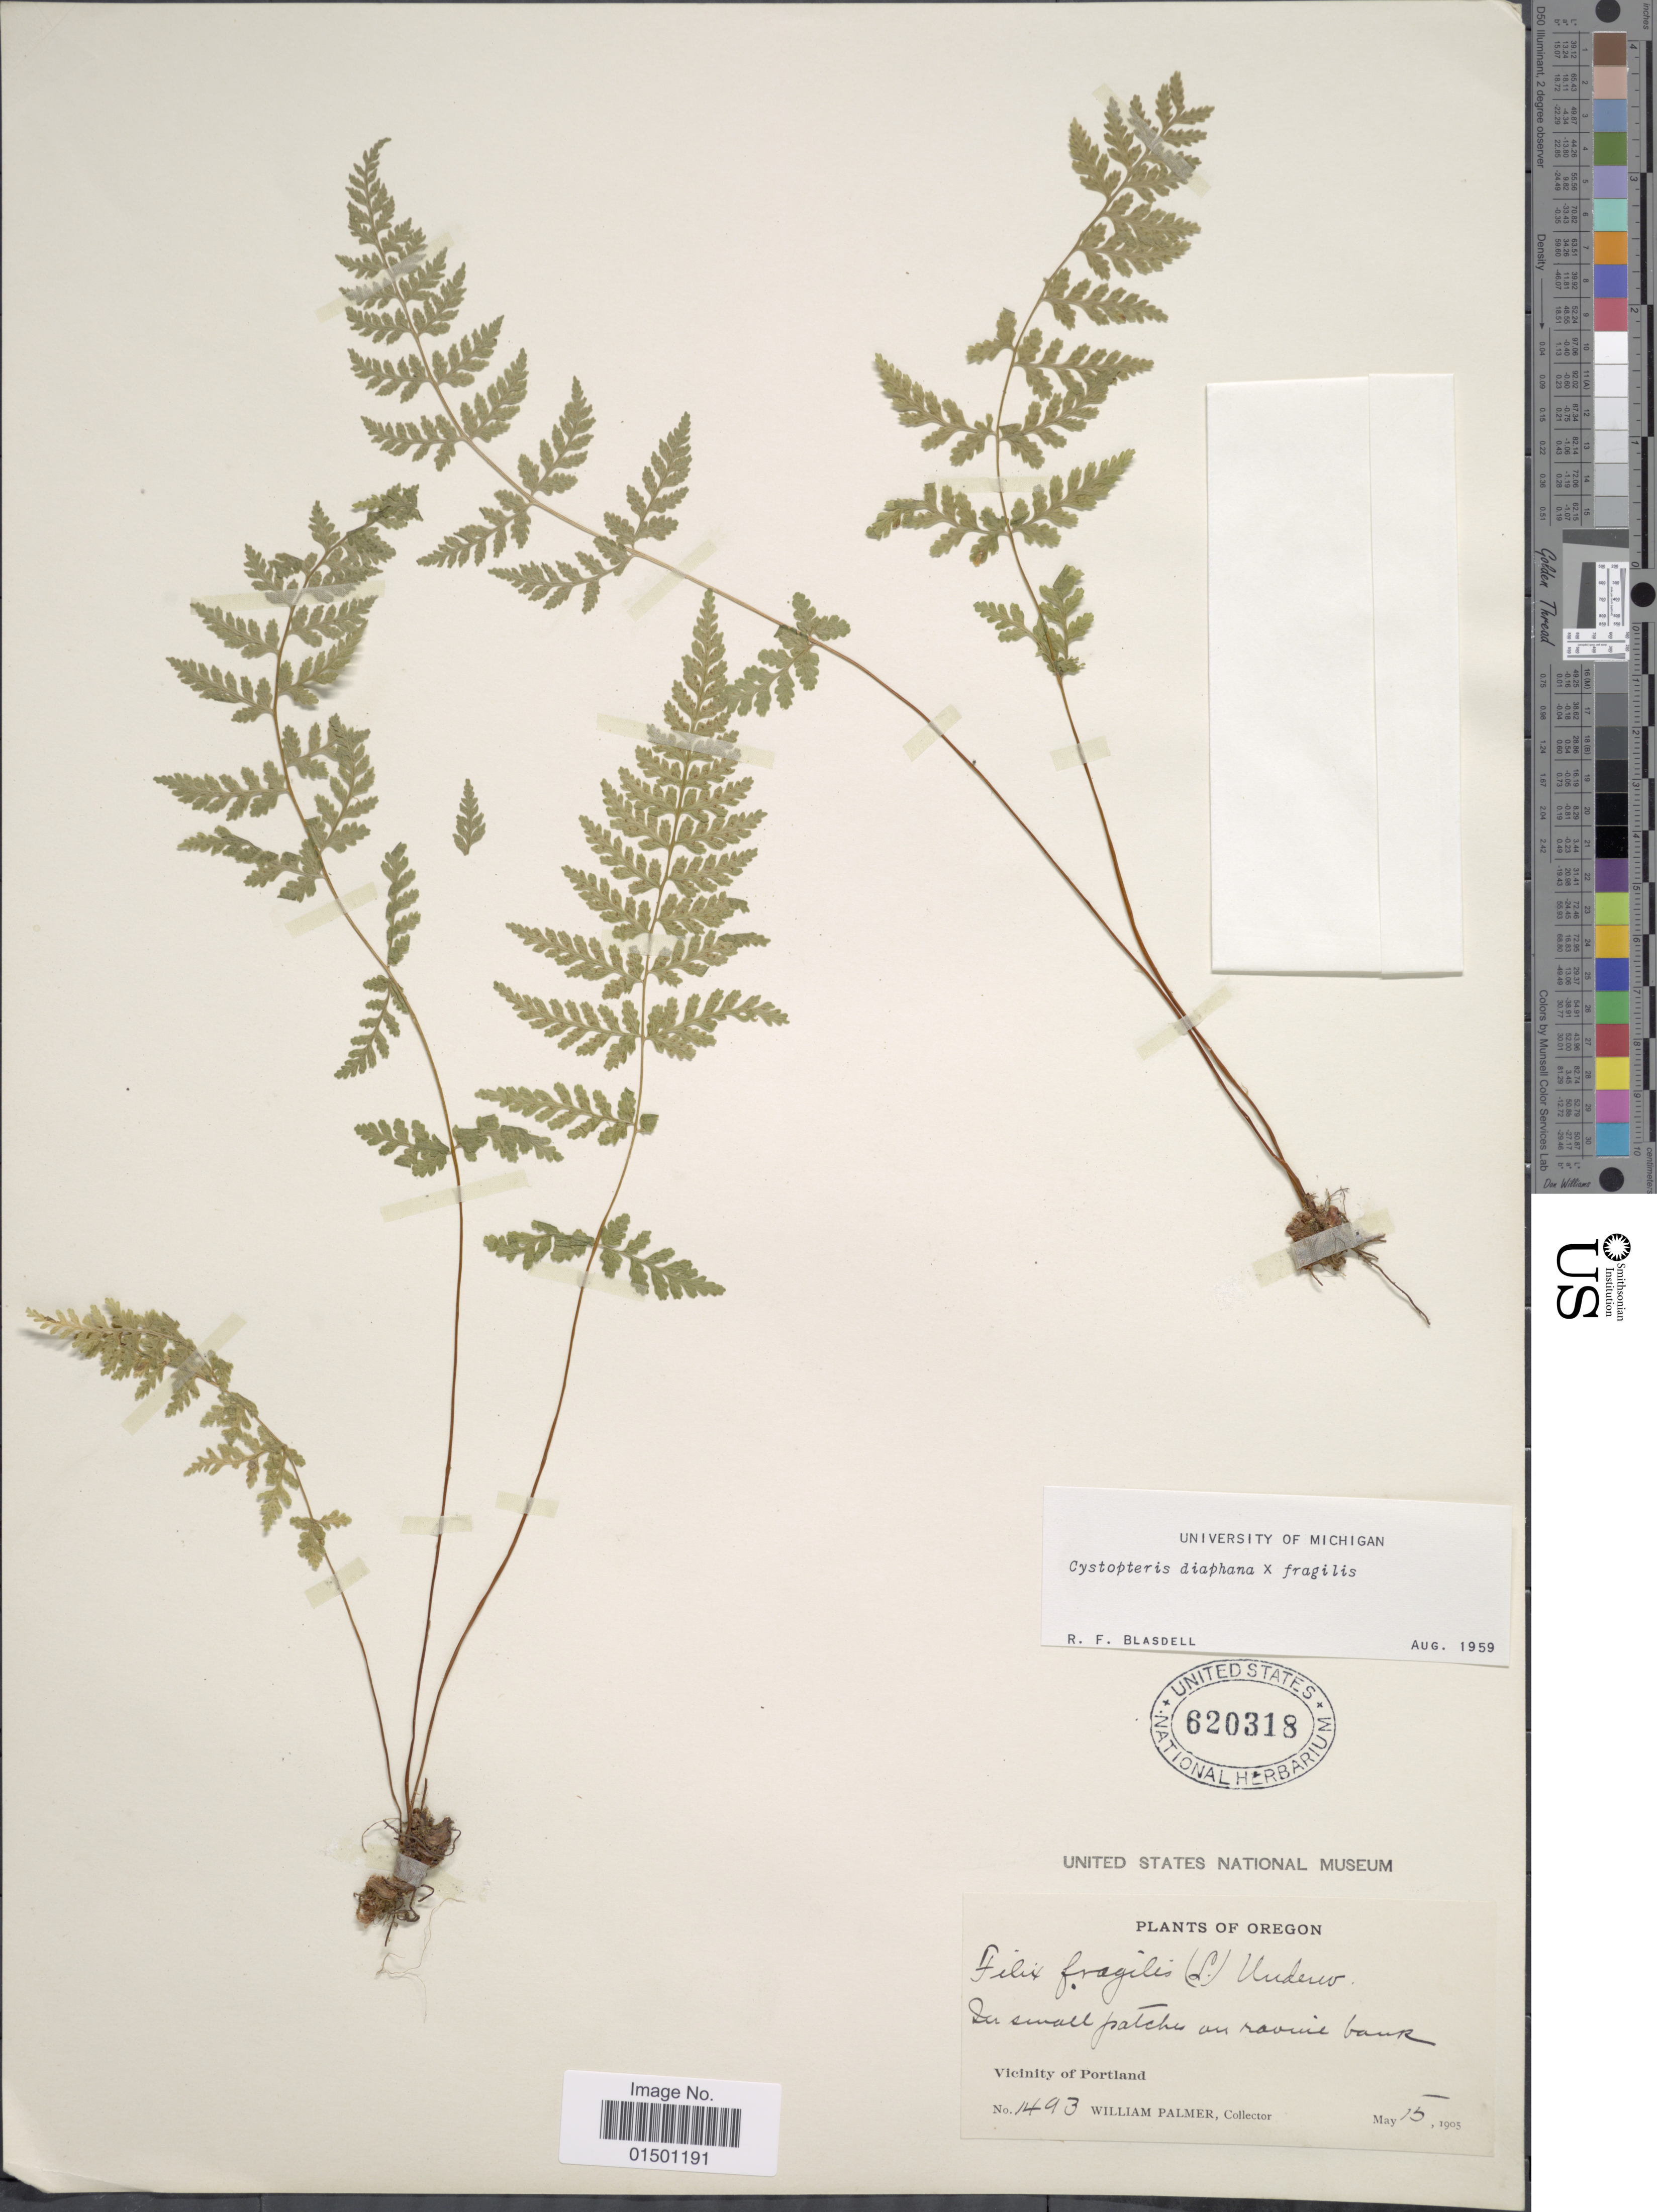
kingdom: Plantae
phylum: Tracheophyta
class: Polypodiopsida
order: Polypodiales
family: Cystopteridaceae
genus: Cystopteris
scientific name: Cystopteris diaphana x C. fragilis (L.) Bernh.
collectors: W. Palmer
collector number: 1493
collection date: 1905-05-15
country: United States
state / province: Oregon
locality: Vicinity of Portland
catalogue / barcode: US 620318